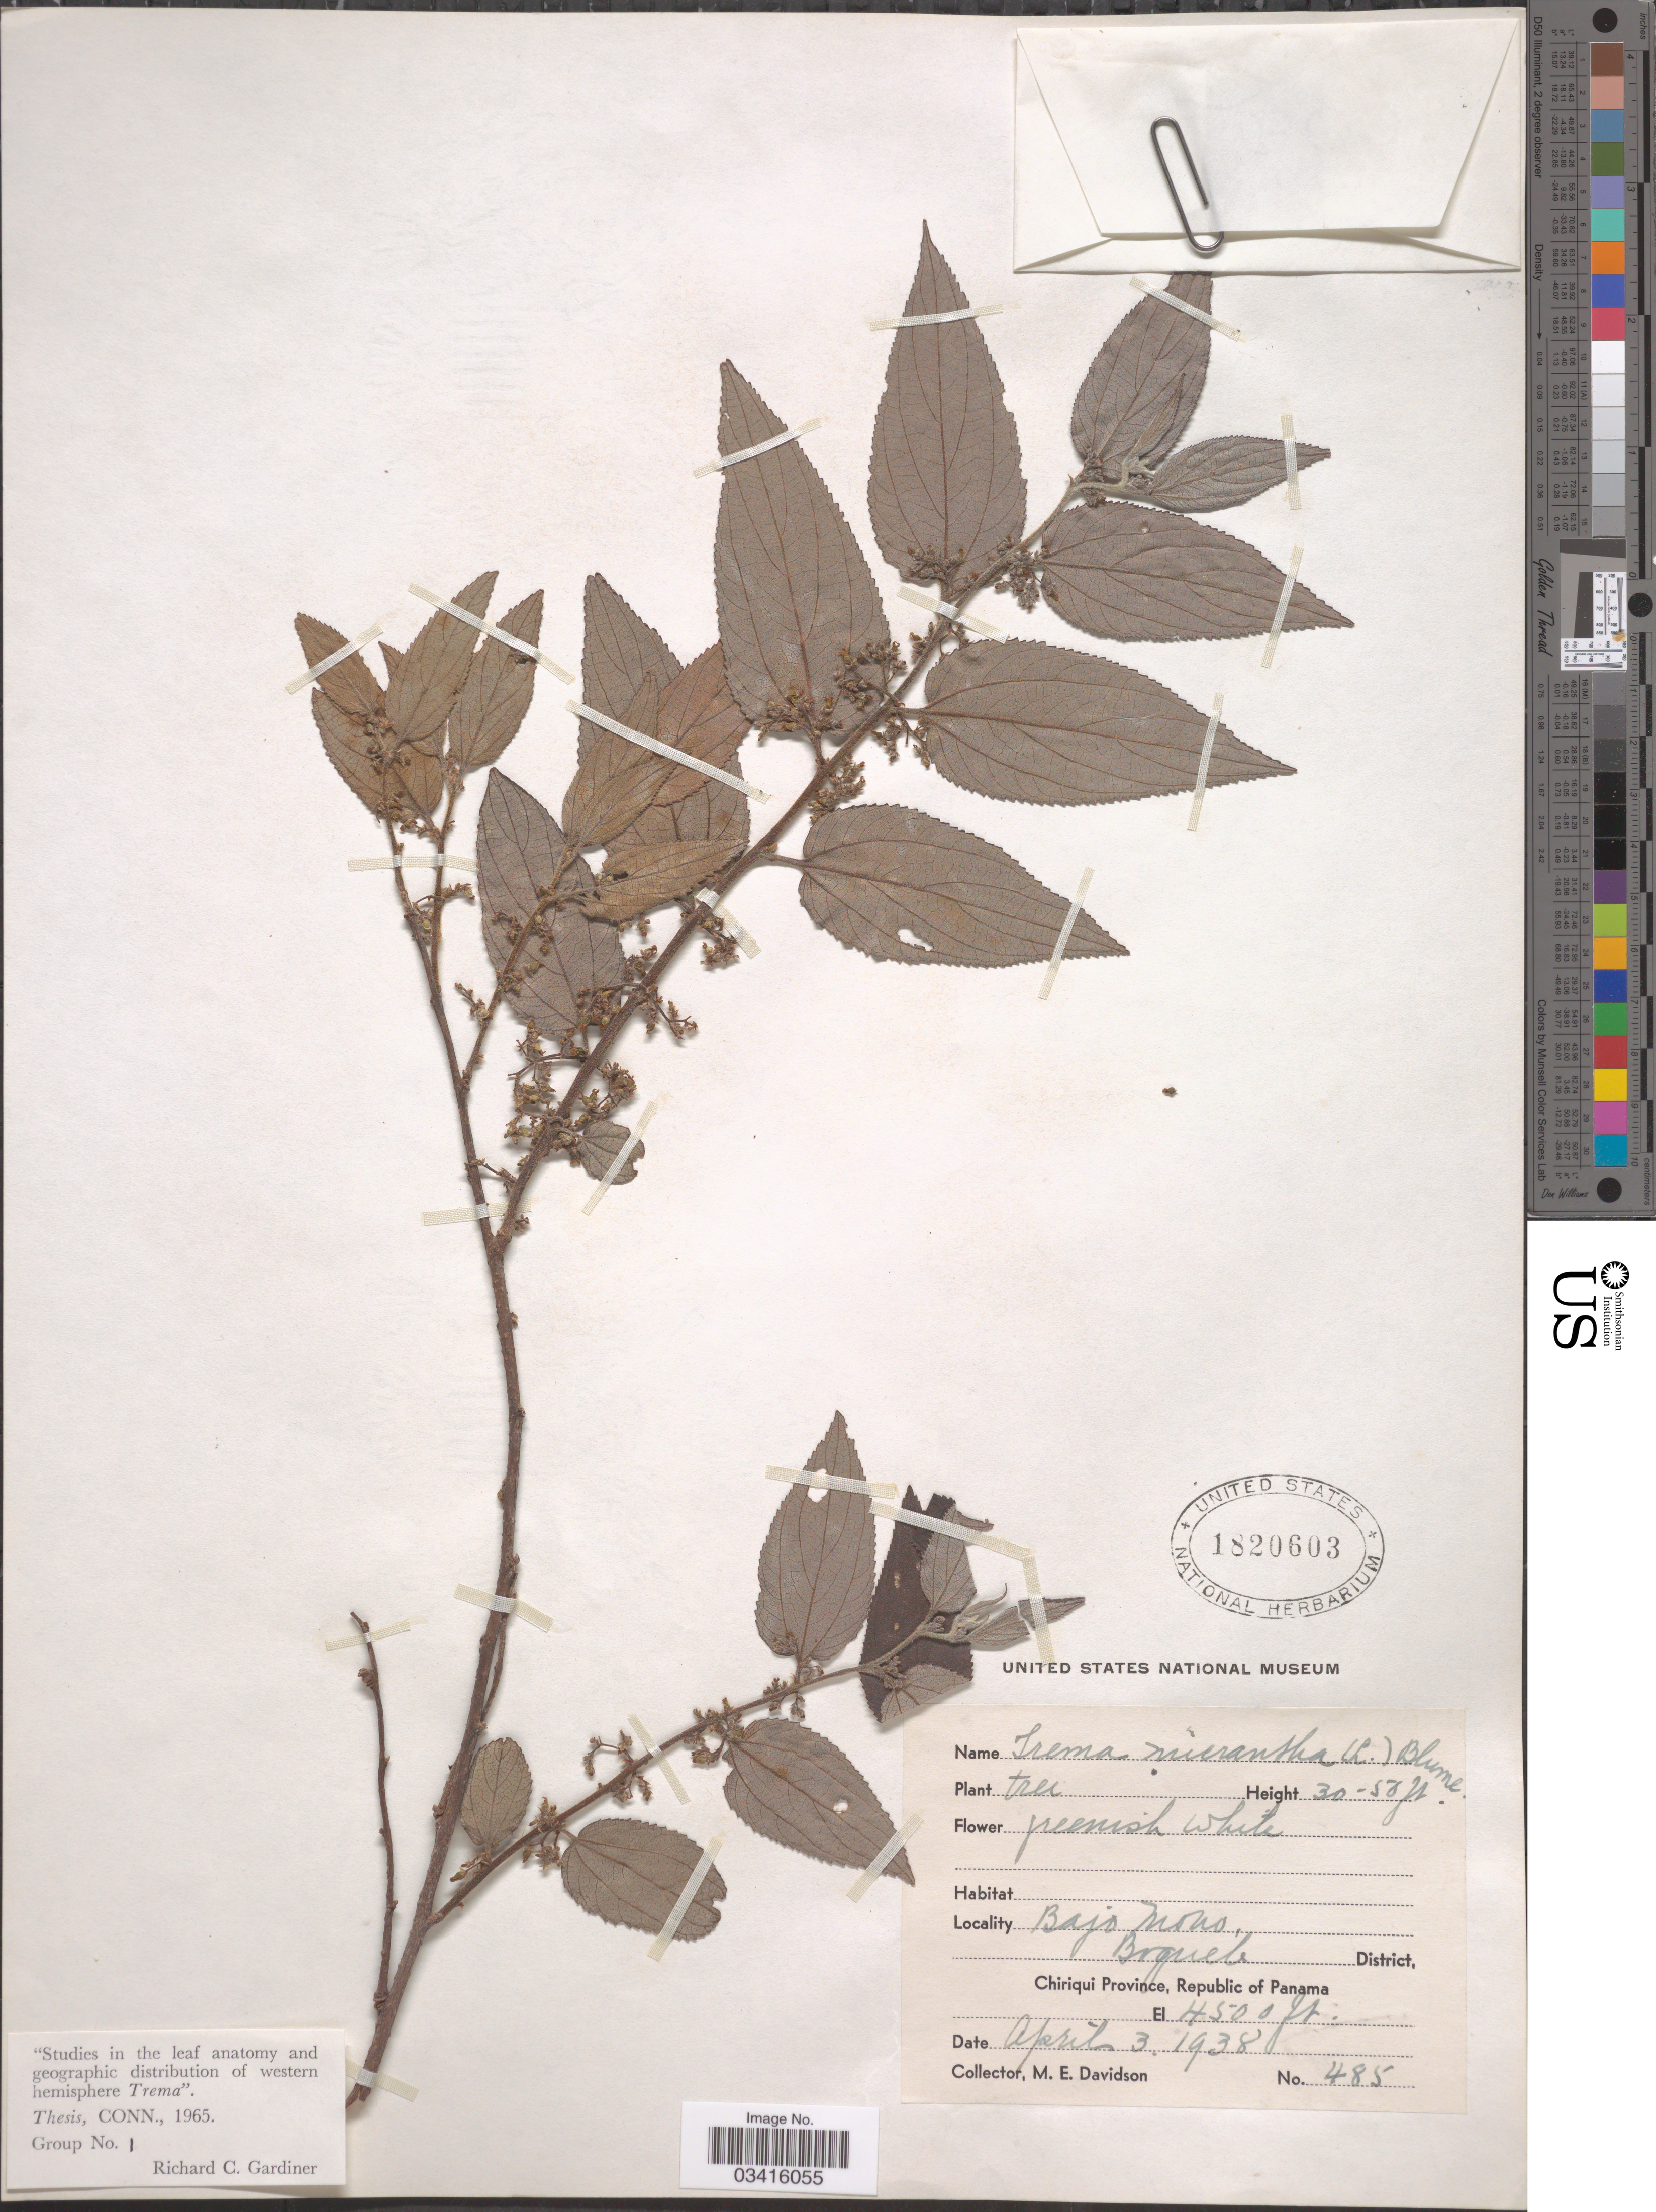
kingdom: Plantae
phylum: Tracheophyta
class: Magnoliopsida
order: Rosales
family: Cannabaceae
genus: Trema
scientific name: Trema micranthum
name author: (L.) Blume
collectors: M. E. Davidson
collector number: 485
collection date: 1938-04-03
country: Panama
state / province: Chiriqui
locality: Bajo Mono, Boqueté District.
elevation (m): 1372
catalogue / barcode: US 1820603